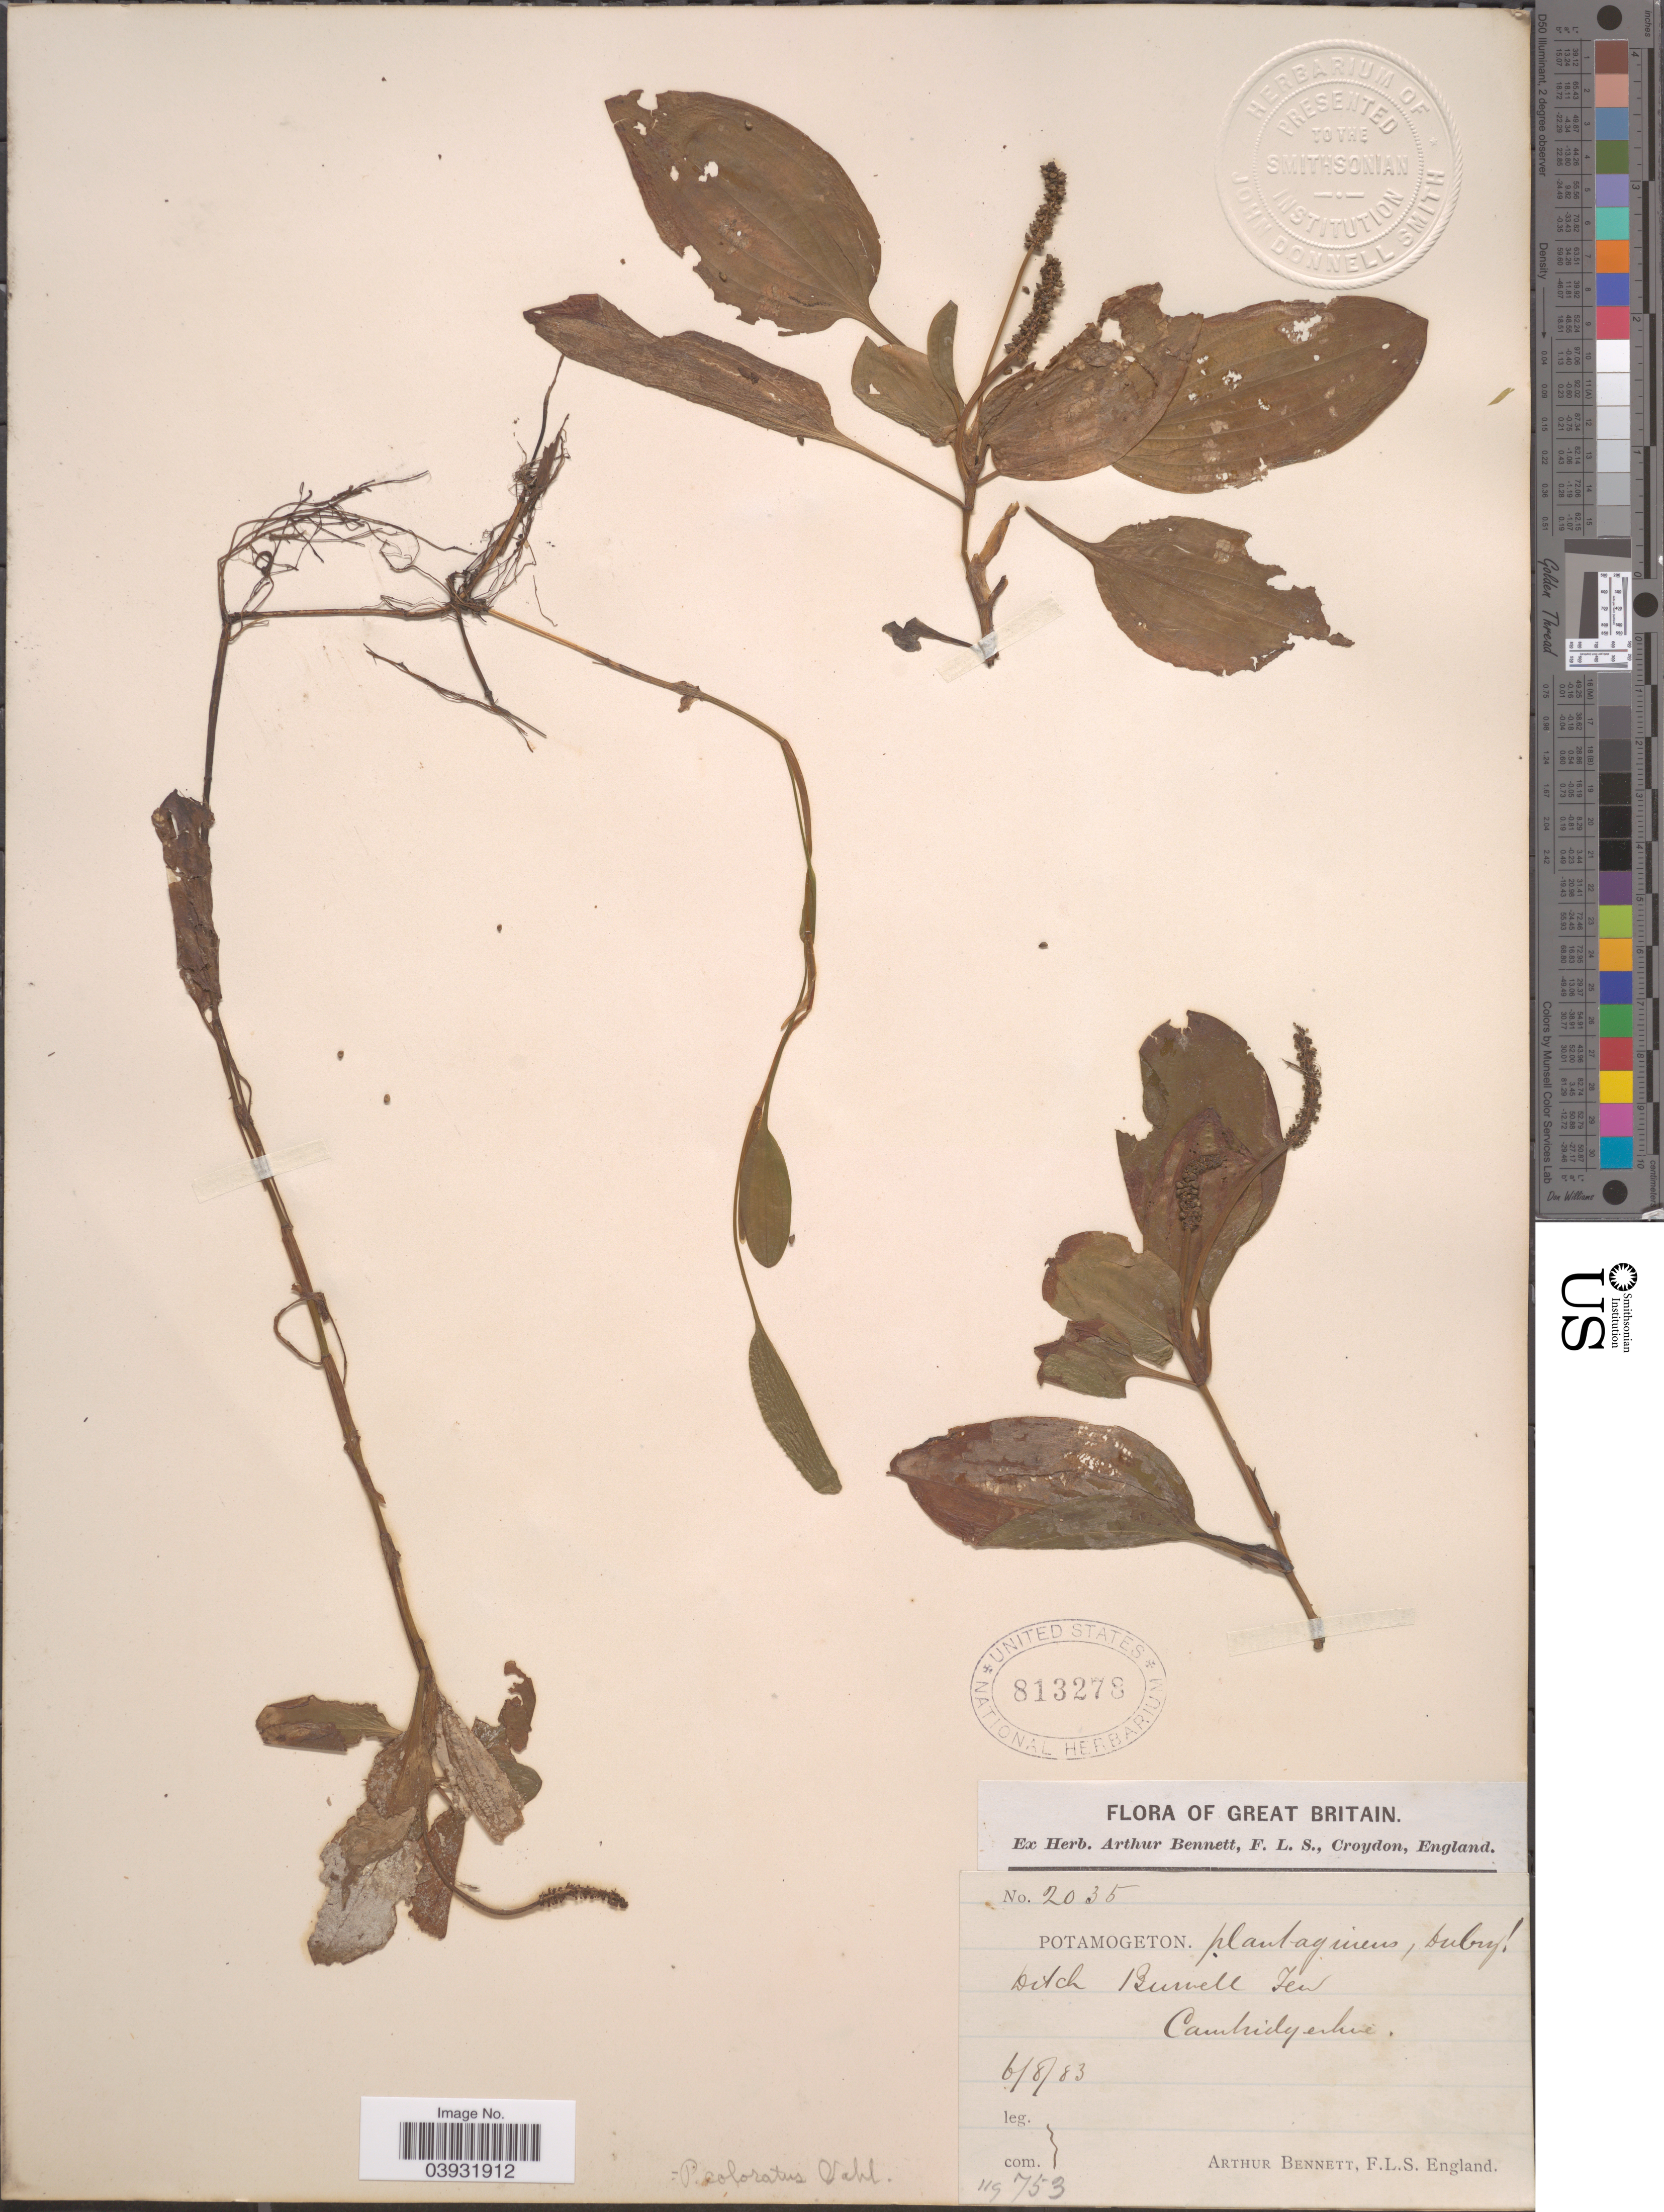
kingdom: Plantae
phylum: Tracheophyta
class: Liliopsida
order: Alismatales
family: Potamogetonaceae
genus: Potamogeton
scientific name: Potamogeton coloratus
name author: Hagstr.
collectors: A. Bennett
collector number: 2035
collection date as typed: Transcribed d/m/y: 6/8/83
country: United Kingdom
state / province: England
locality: Great Britain. Ditch Bunnett Ten Cambridgeshire.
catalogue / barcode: US 813278